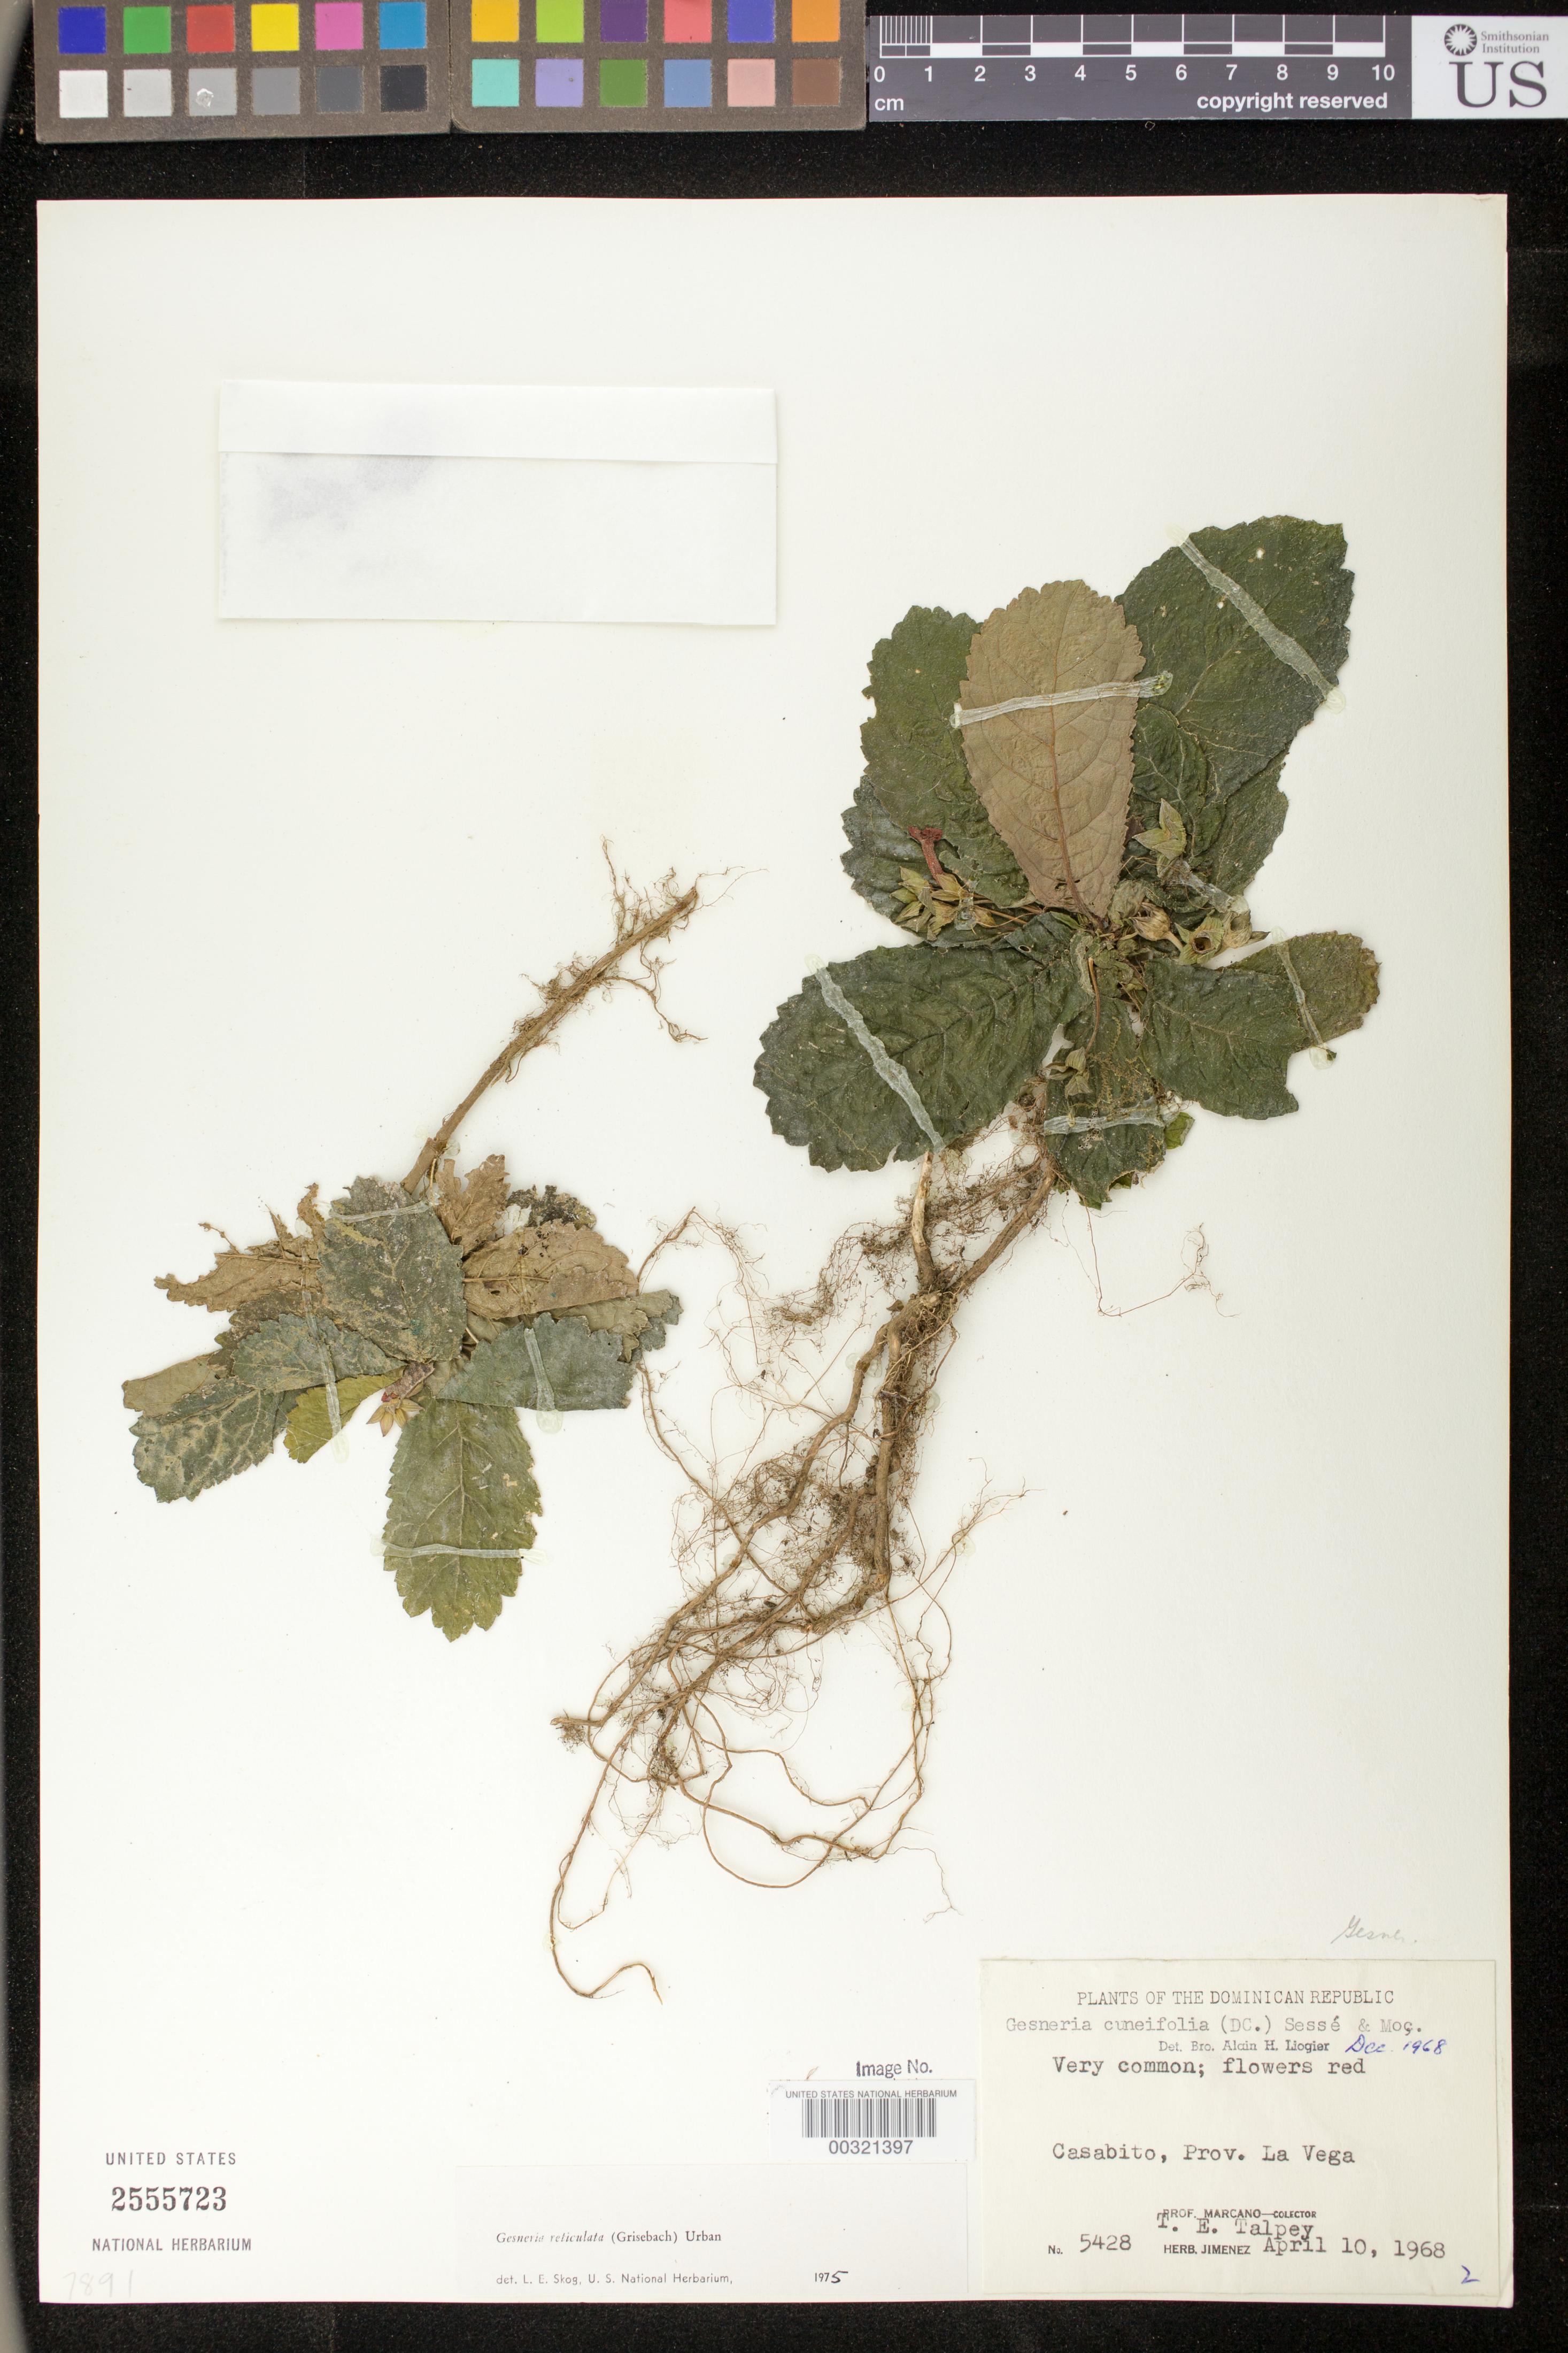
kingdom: Plantae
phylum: Tracheophyta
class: Magnoliopsida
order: Lamiales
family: Gesneriaceae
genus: Gesneria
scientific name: Gesneria reticulata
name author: (Griseb.) Urb.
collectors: E. J. Marcano F. & T. Talpey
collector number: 5428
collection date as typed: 10 Apr 1968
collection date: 1968-04-10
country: Dominican Republic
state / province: La Vega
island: Hispaniola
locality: Casabito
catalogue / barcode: US 2555723